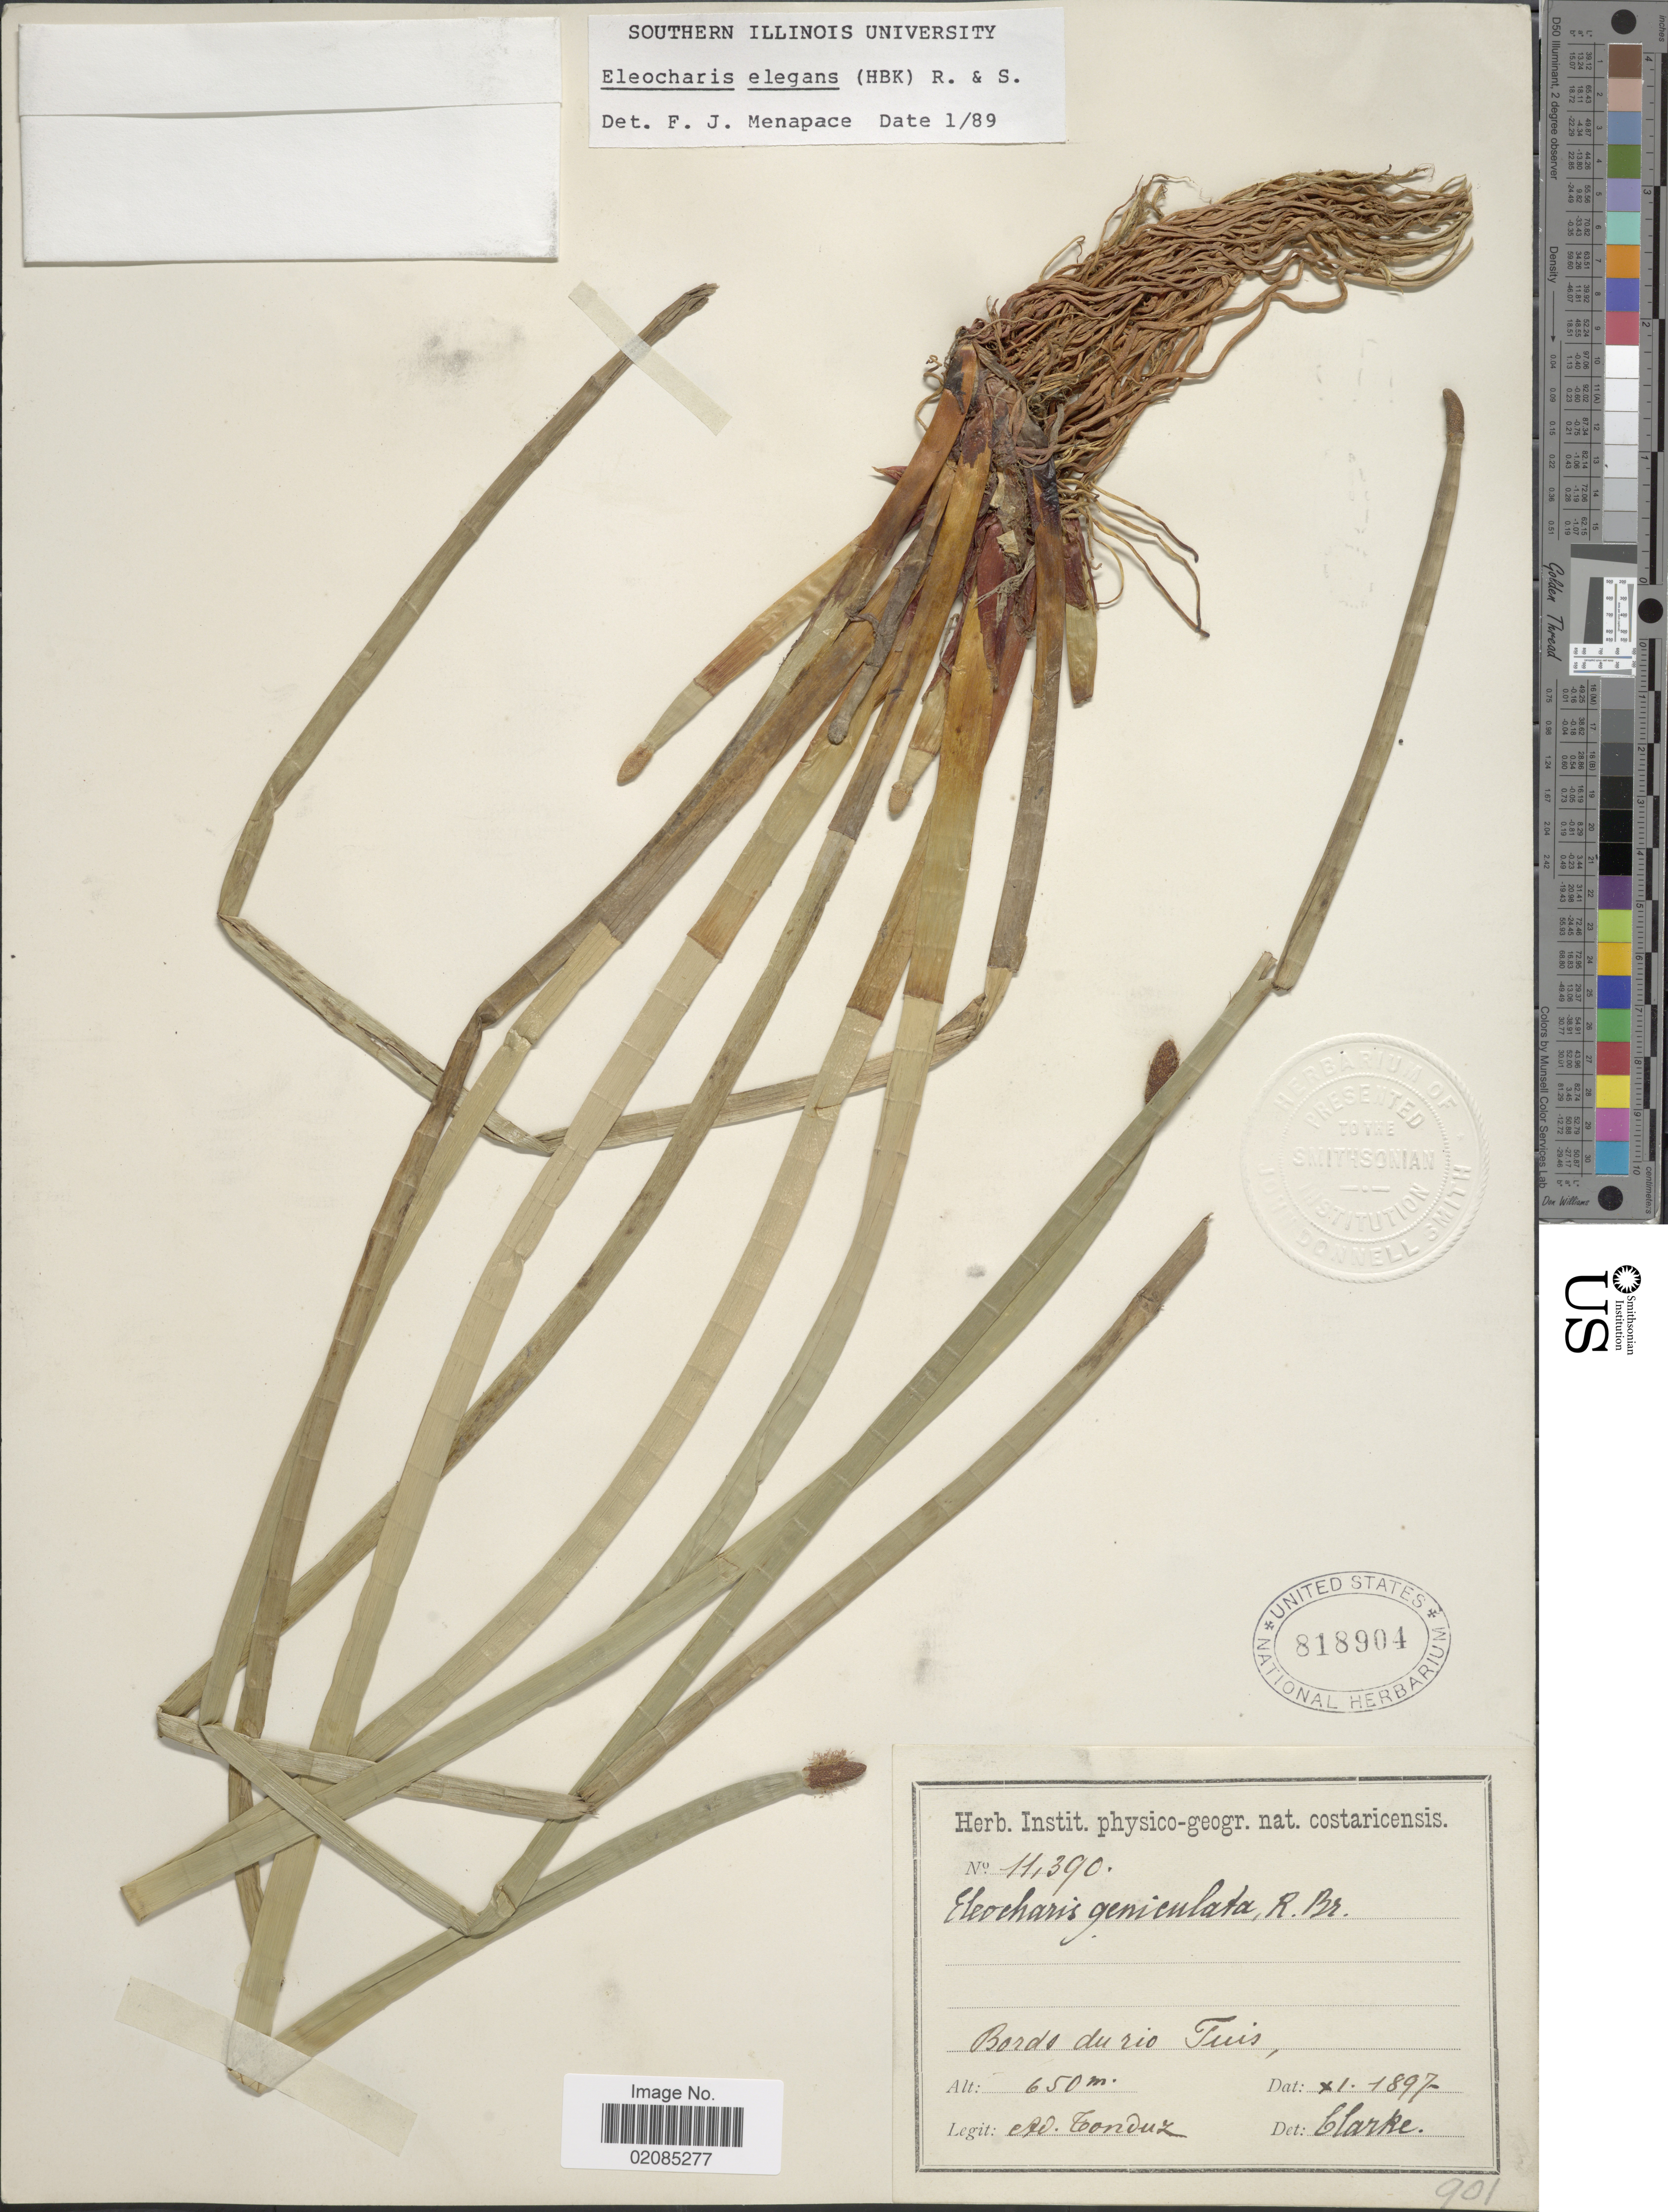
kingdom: Plantae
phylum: Tracheophyta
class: Liliopsida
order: Poales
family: Cyperaceae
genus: Eleocharis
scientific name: Eleocharis elegans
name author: (Kunth) Roem. & Schult.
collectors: A. Tonduz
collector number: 11390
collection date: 1897-09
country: Costa Rica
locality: Bords du rio Tuis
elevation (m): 650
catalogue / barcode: US 818904